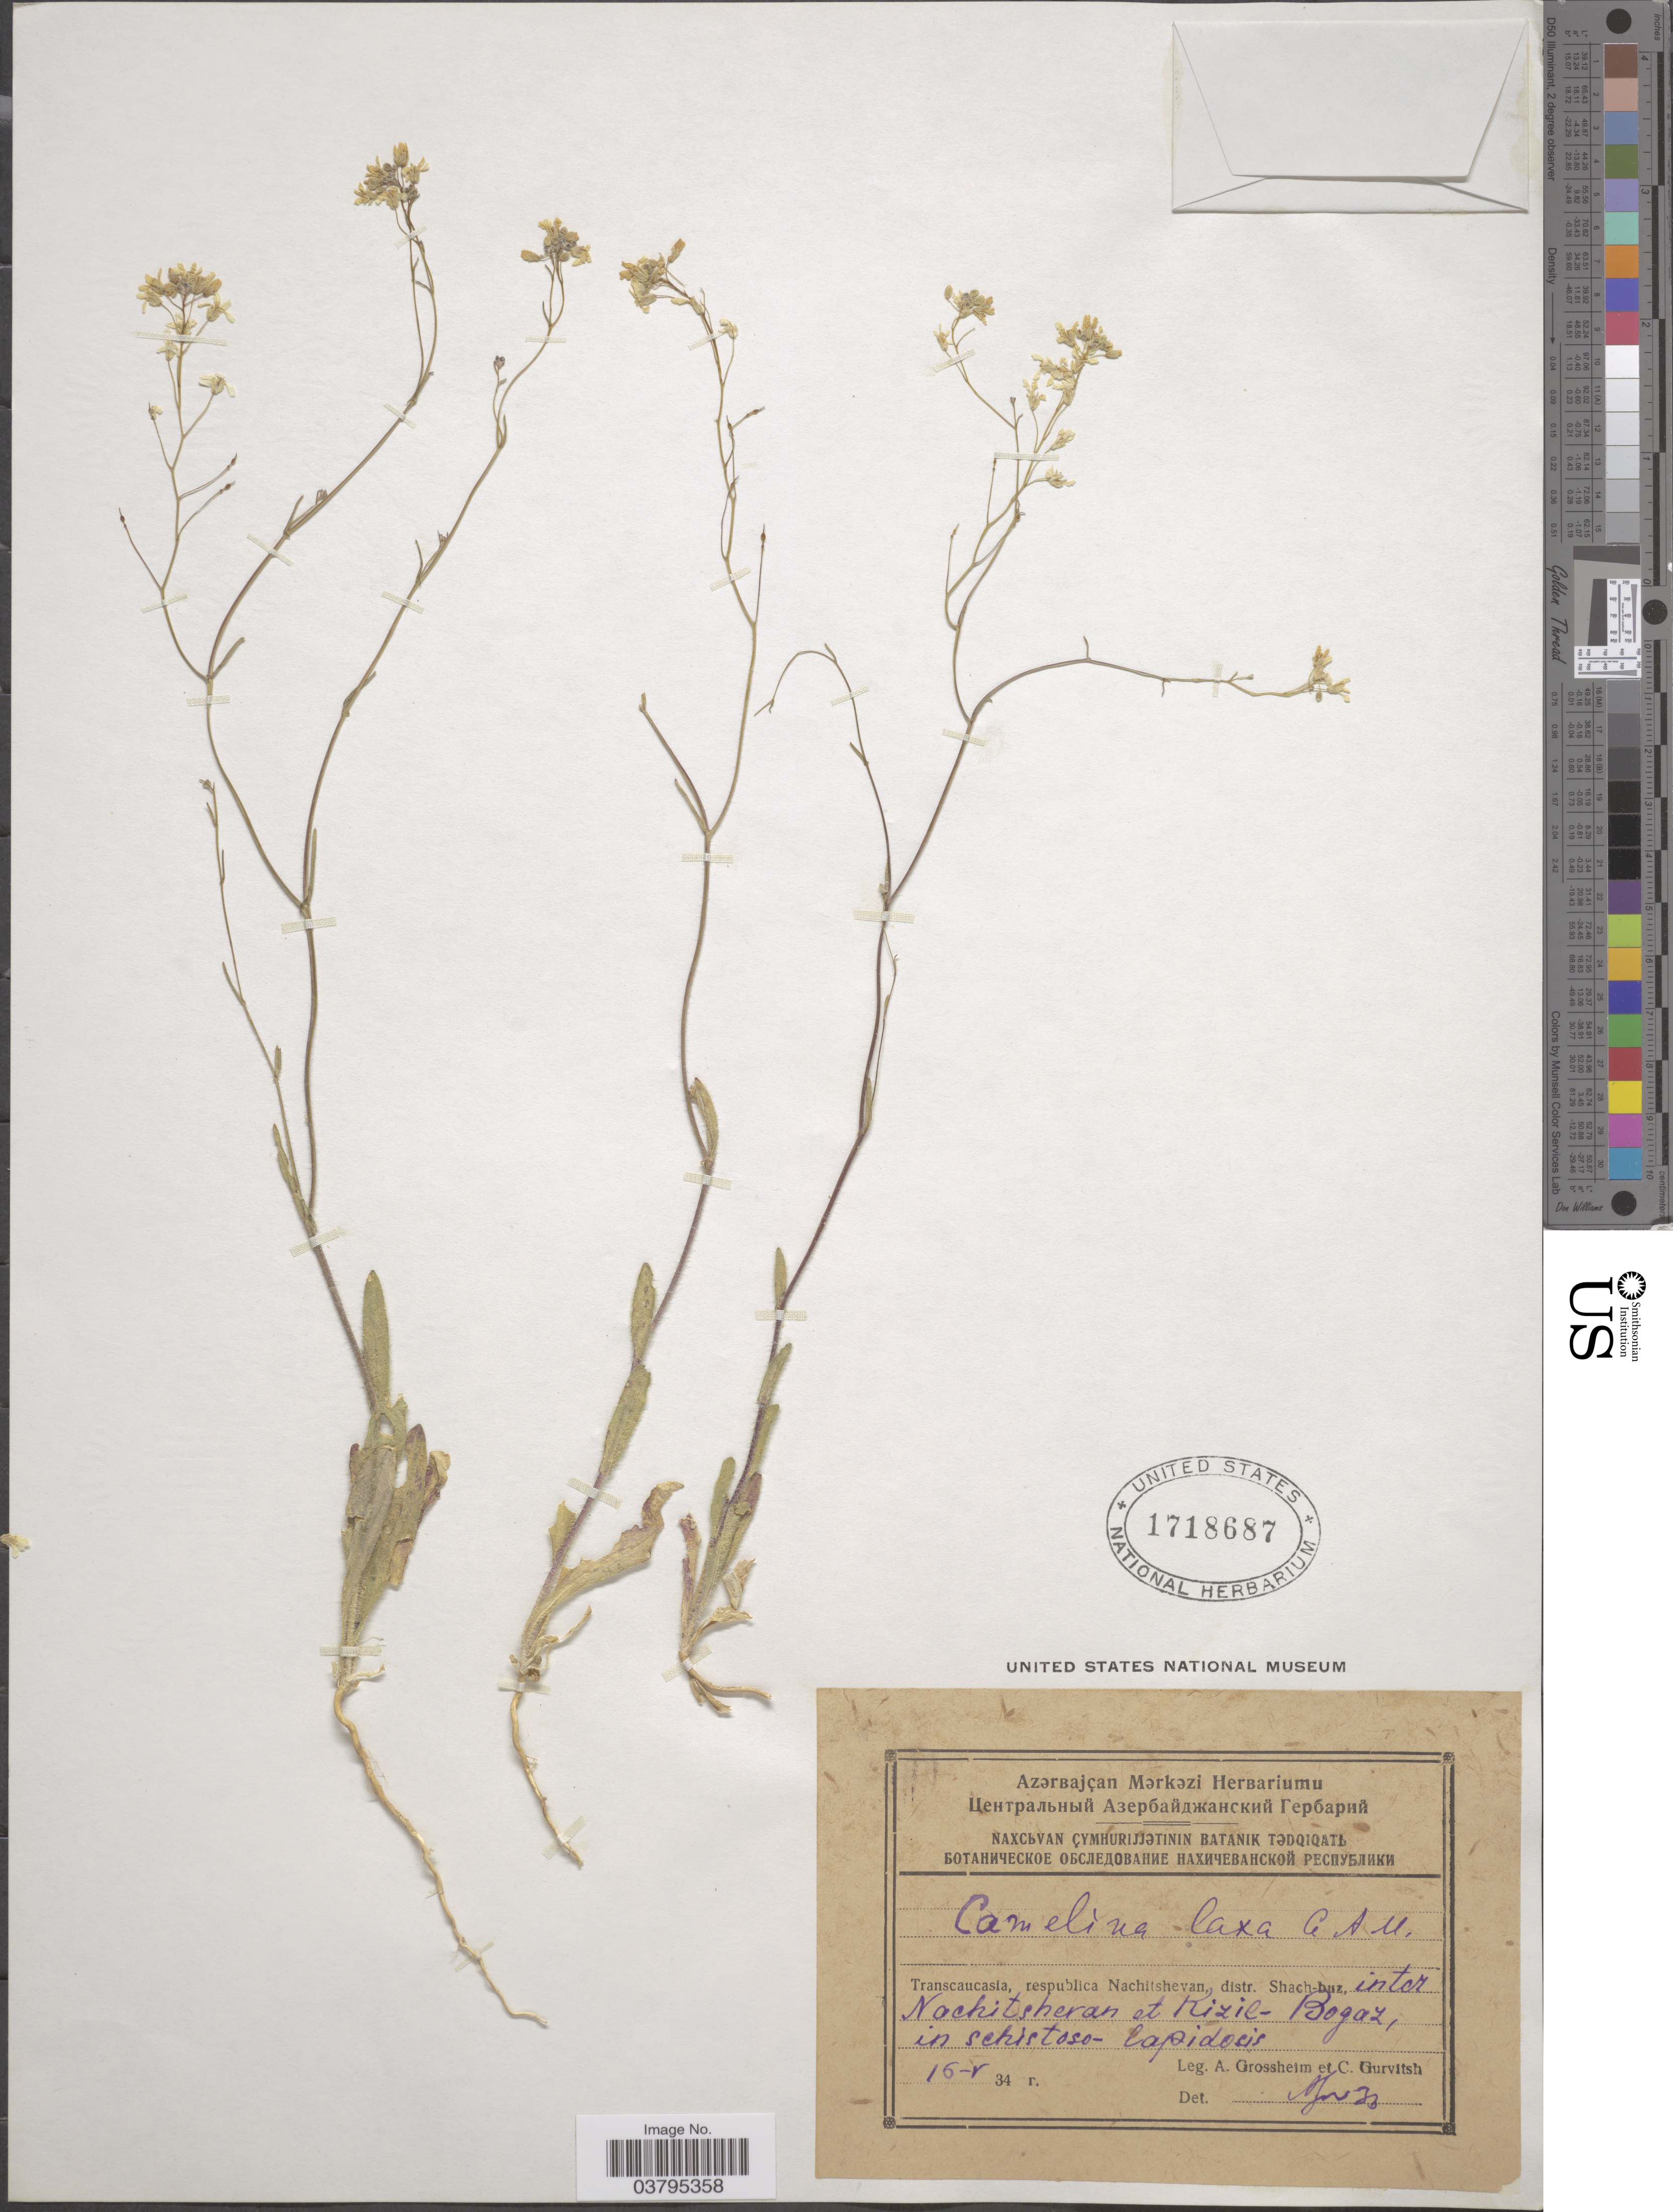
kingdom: Plantae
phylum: Tracheophyta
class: Magnoliopsida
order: Brassicales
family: Brassicaceae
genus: Camelina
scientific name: Camelina laxa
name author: C.A. Mey.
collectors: A. Grossheim & C. Gurvitsh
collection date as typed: Transcribed d/m/y: 16/5/34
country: Azerbaijan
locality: Transcaucasia, respublica Nachitshevan, distr. Shach-buz, inter Nachitsheran et Kizil-Bogaz.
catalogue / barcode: US 1718687